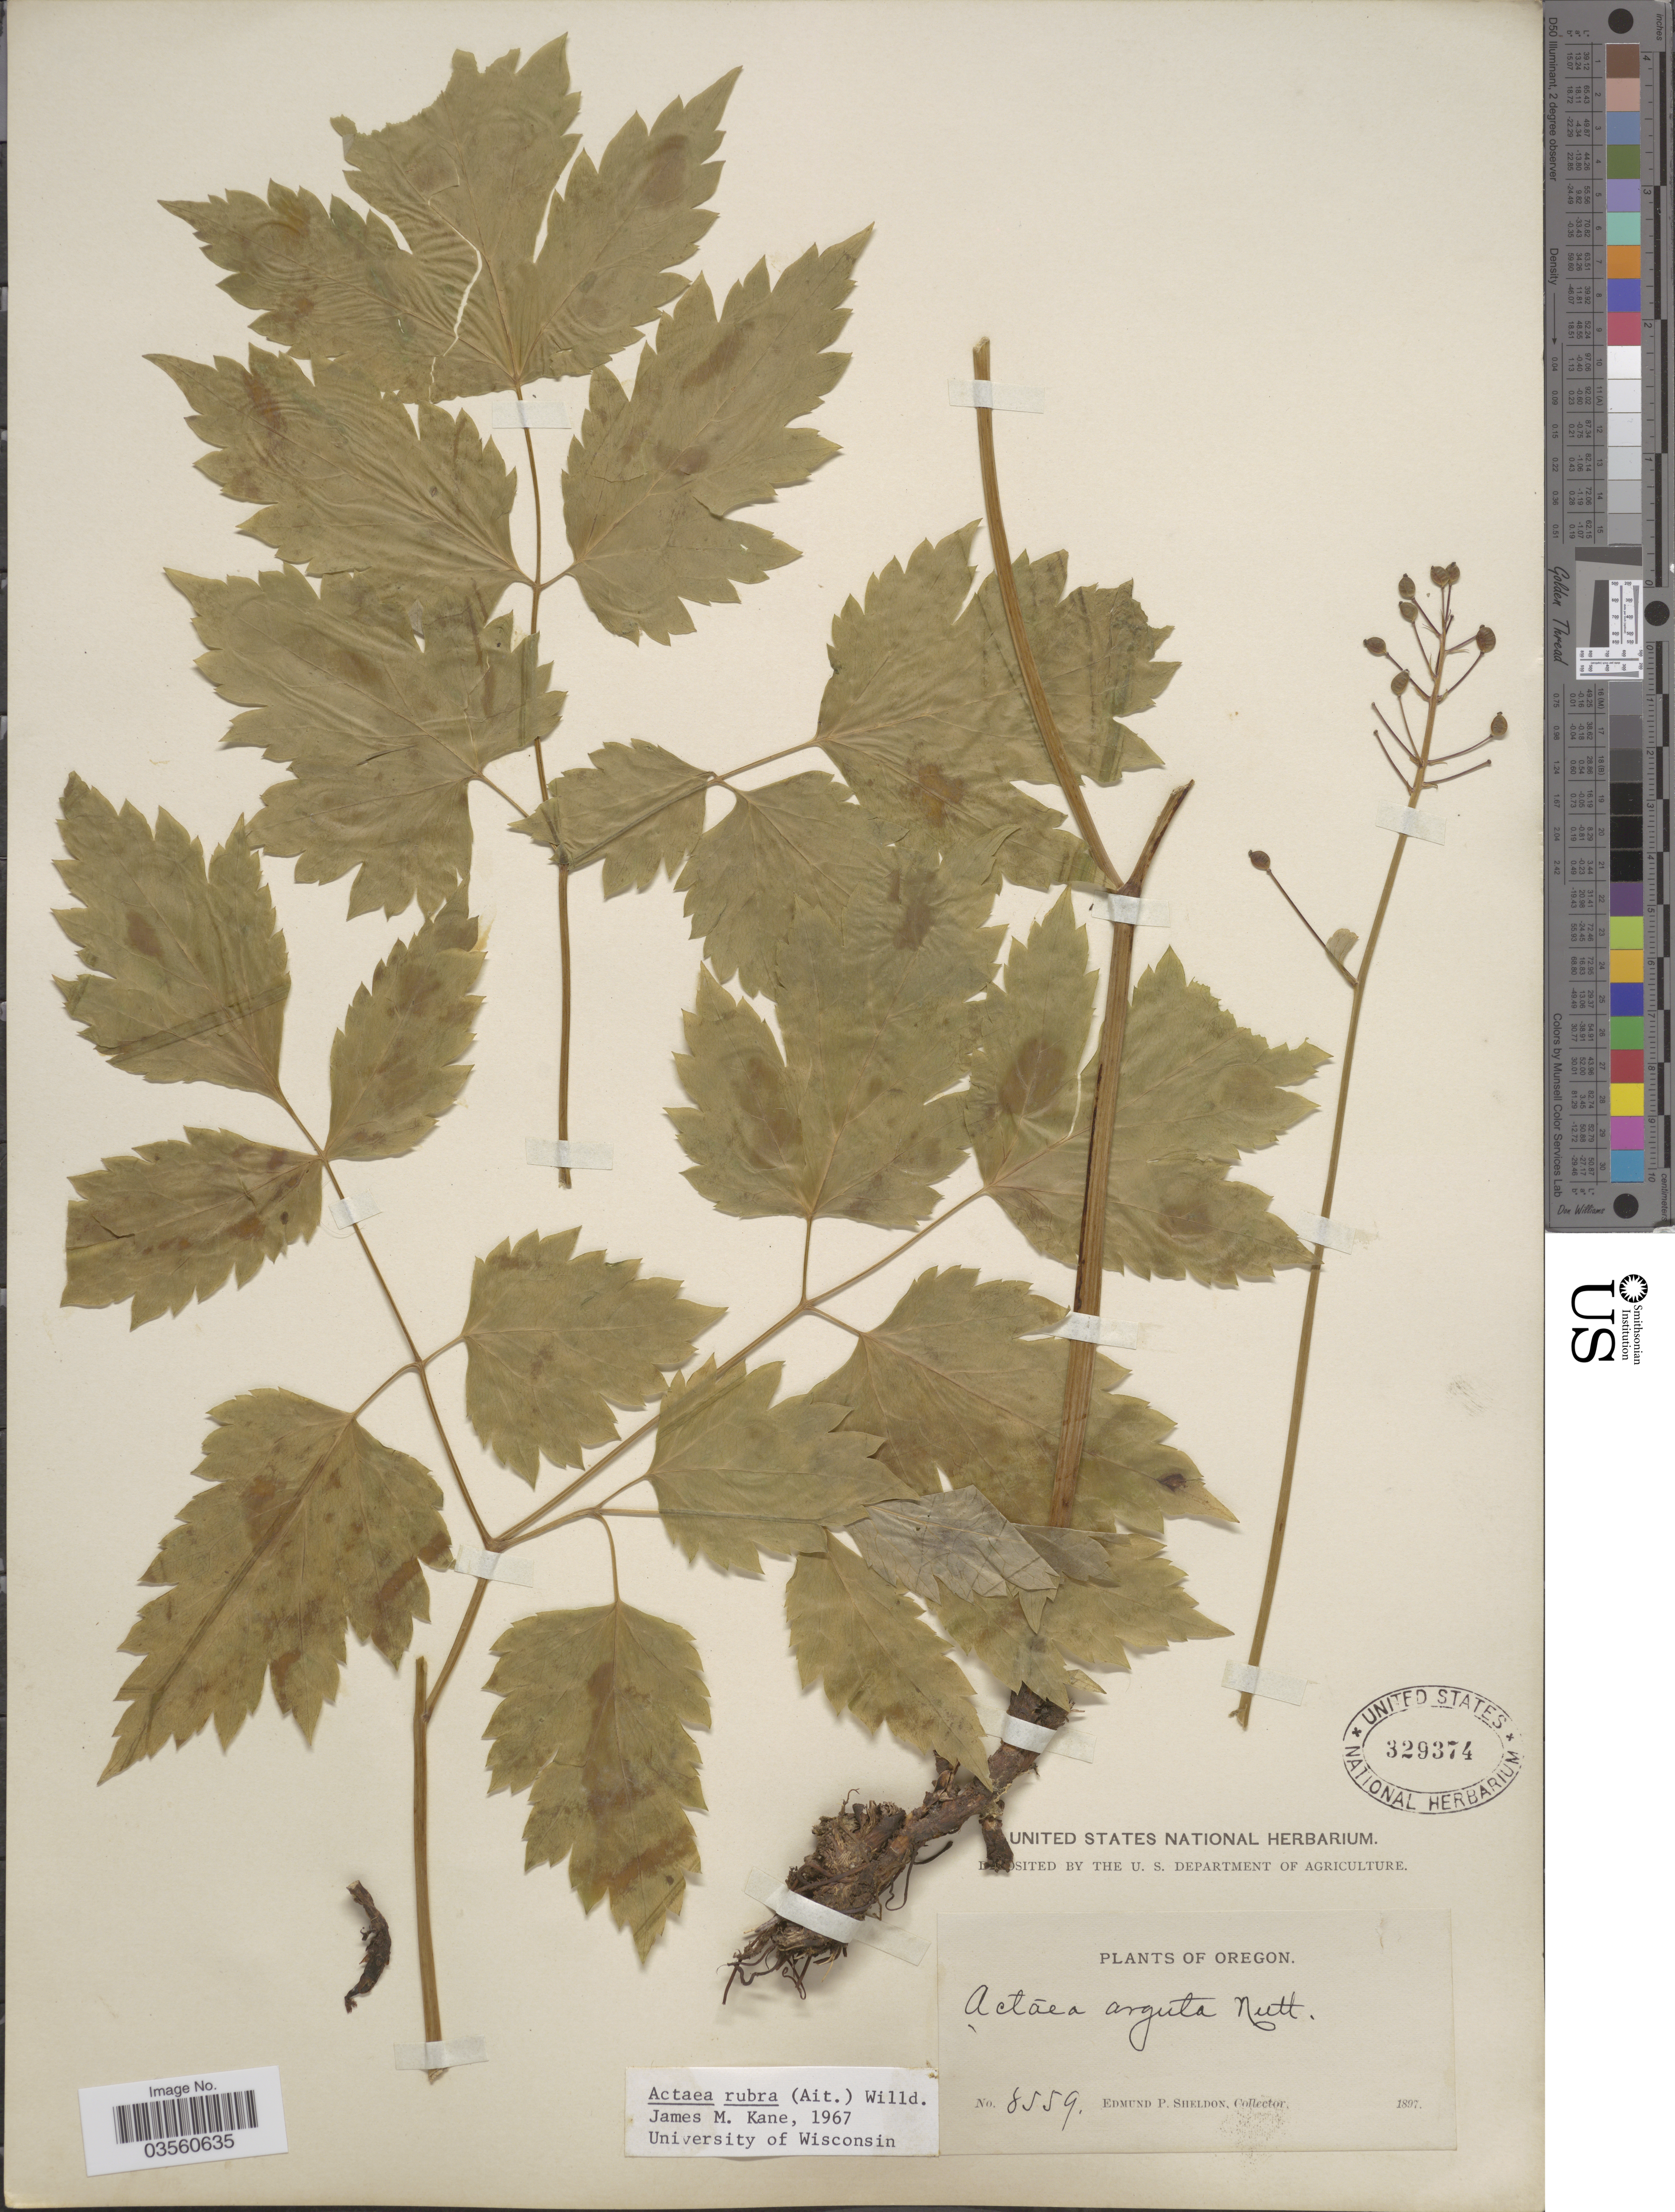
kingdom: Plantae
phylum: Tracheophyta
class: Magnoliopsida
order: Ranunculales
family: Ranunculaceae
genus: Actaea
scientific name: Actaea rubra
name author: (Aiton) Willd.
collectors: E. P. Sheldon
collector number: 8559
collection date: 1897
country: United States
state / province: Oregon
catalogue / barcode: US 329374